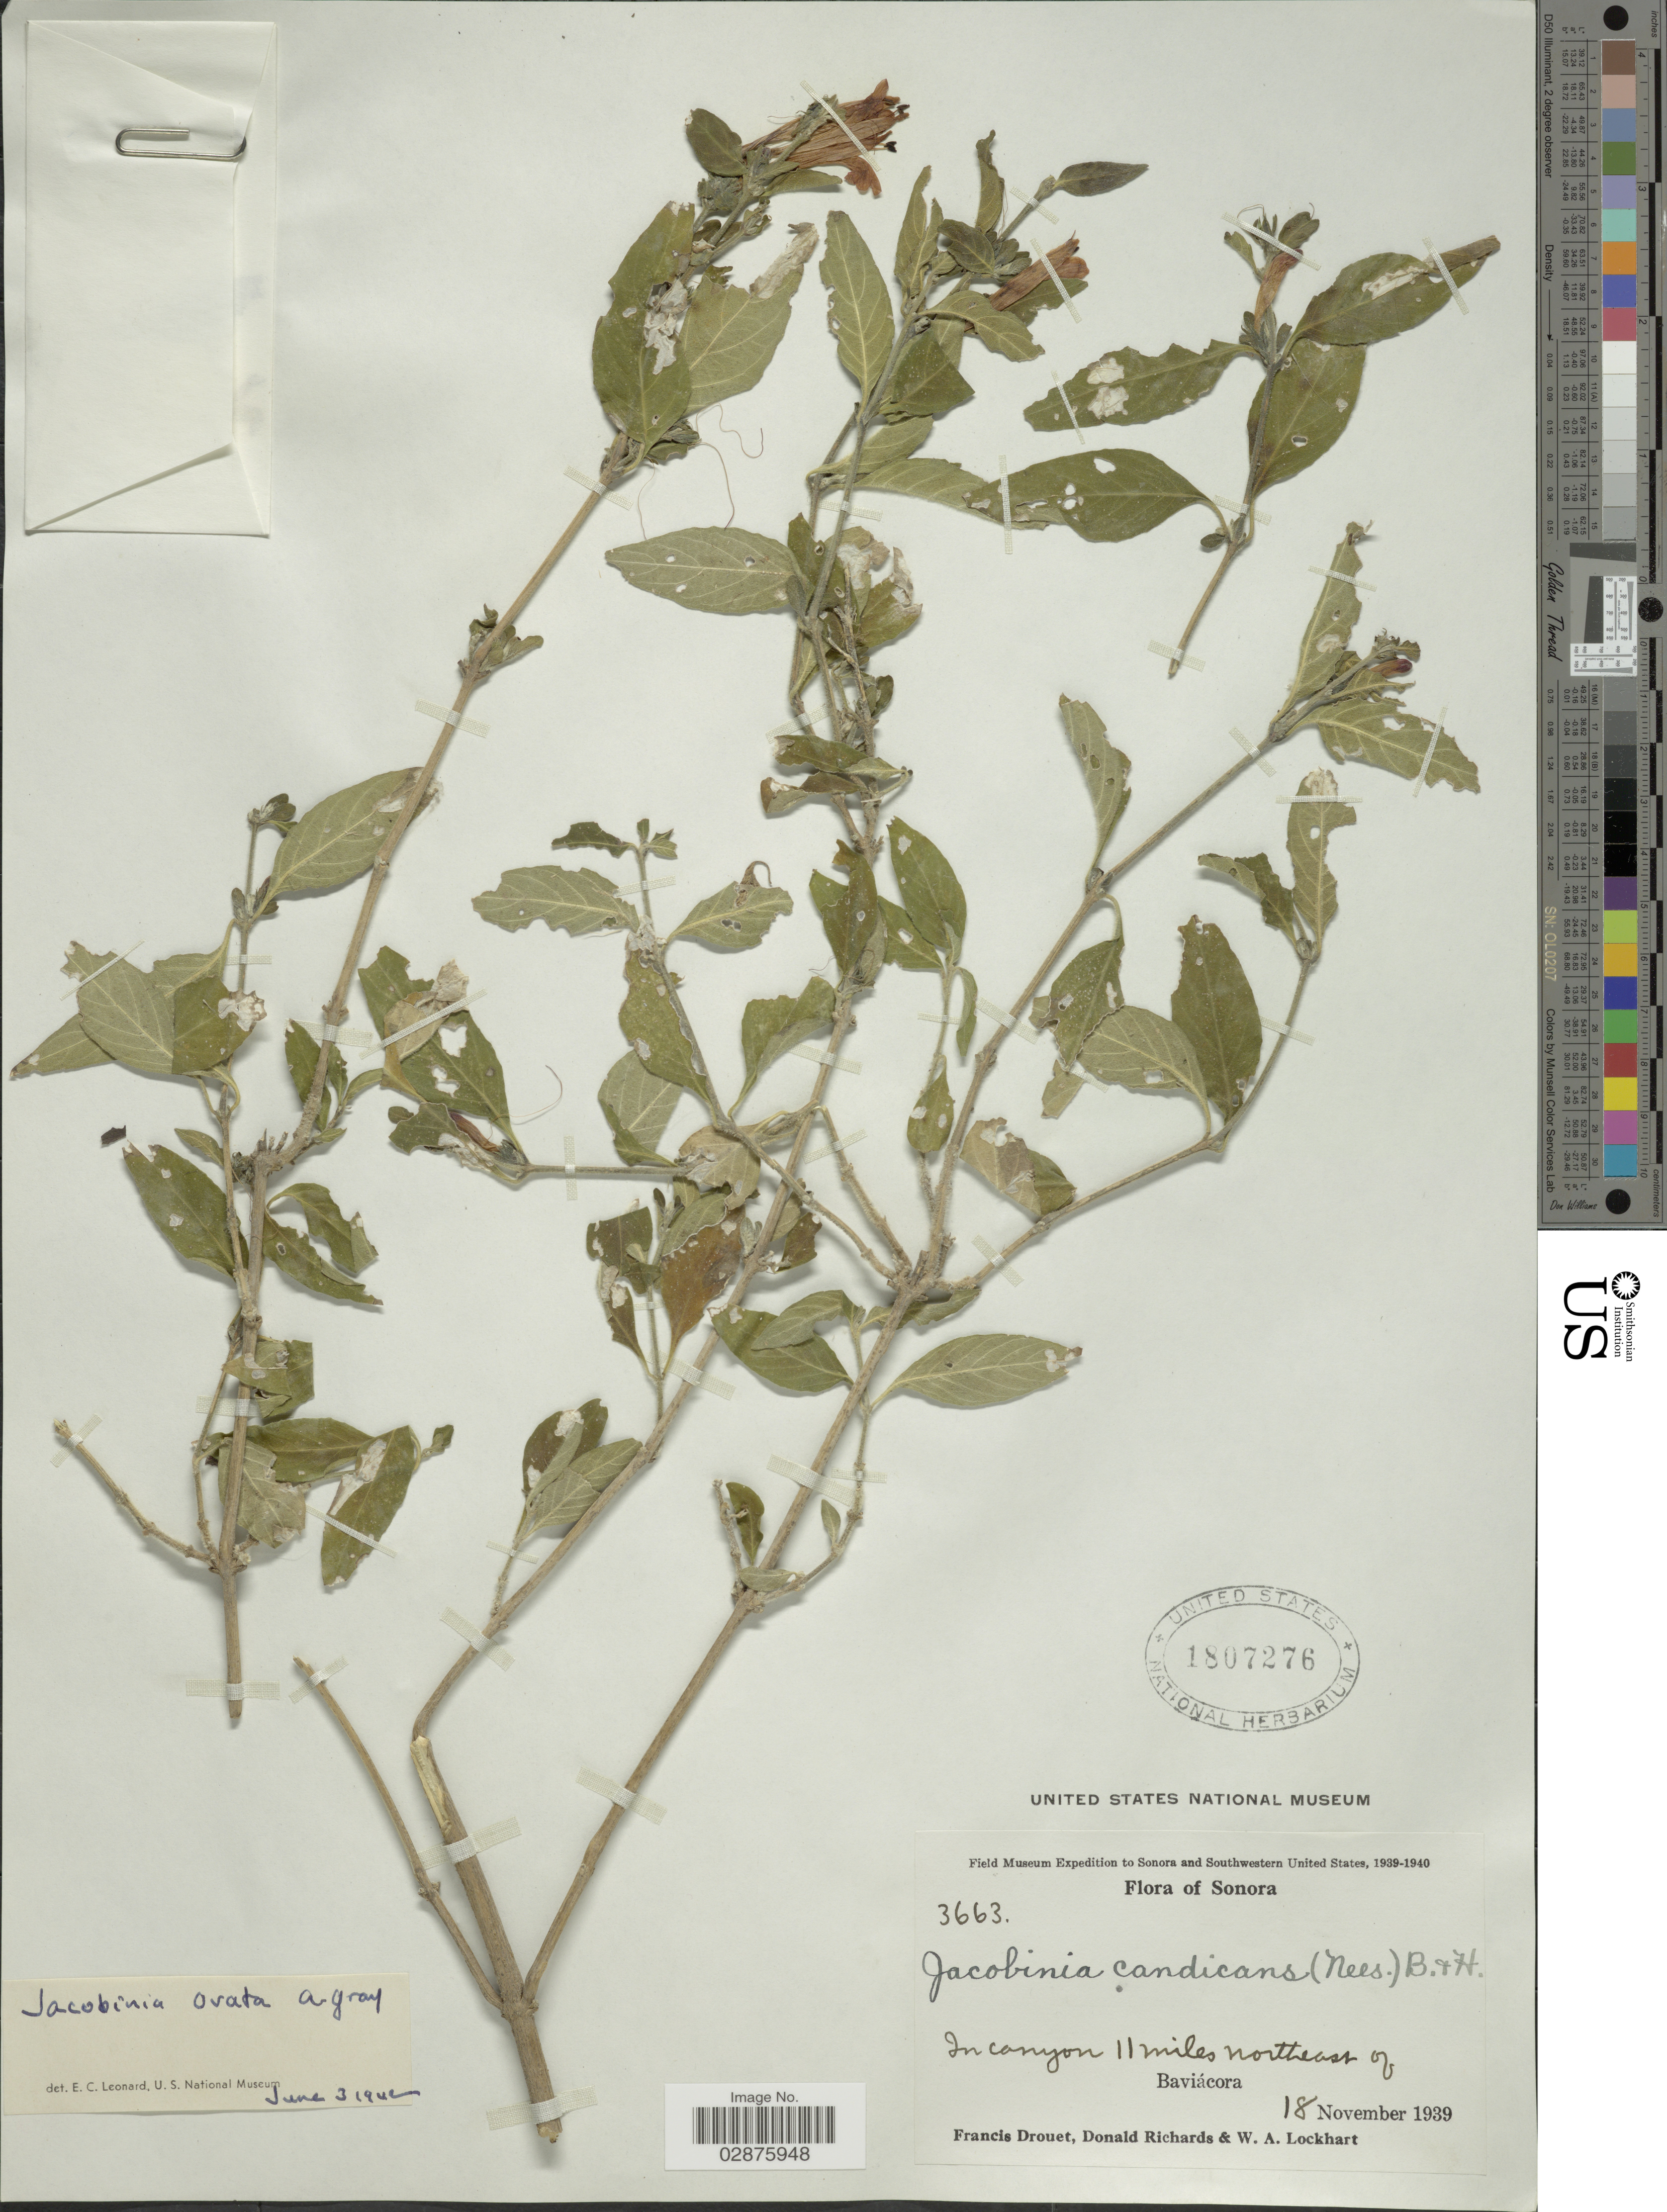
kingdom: Plantae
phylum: Tracheophyta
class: Magnoliopsida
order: Lamiales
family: Acanthaceae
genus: Justicia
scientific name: Justicia candicans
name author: (Nees) L.D. Benson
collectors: F. E. Drouet, D. Richards & W. Lockhart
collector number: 3663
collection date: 1939-11-18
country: Mexico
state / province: Sonora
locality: In canyon 11 miles northeast of Baviácora.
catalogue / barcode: US 1807276